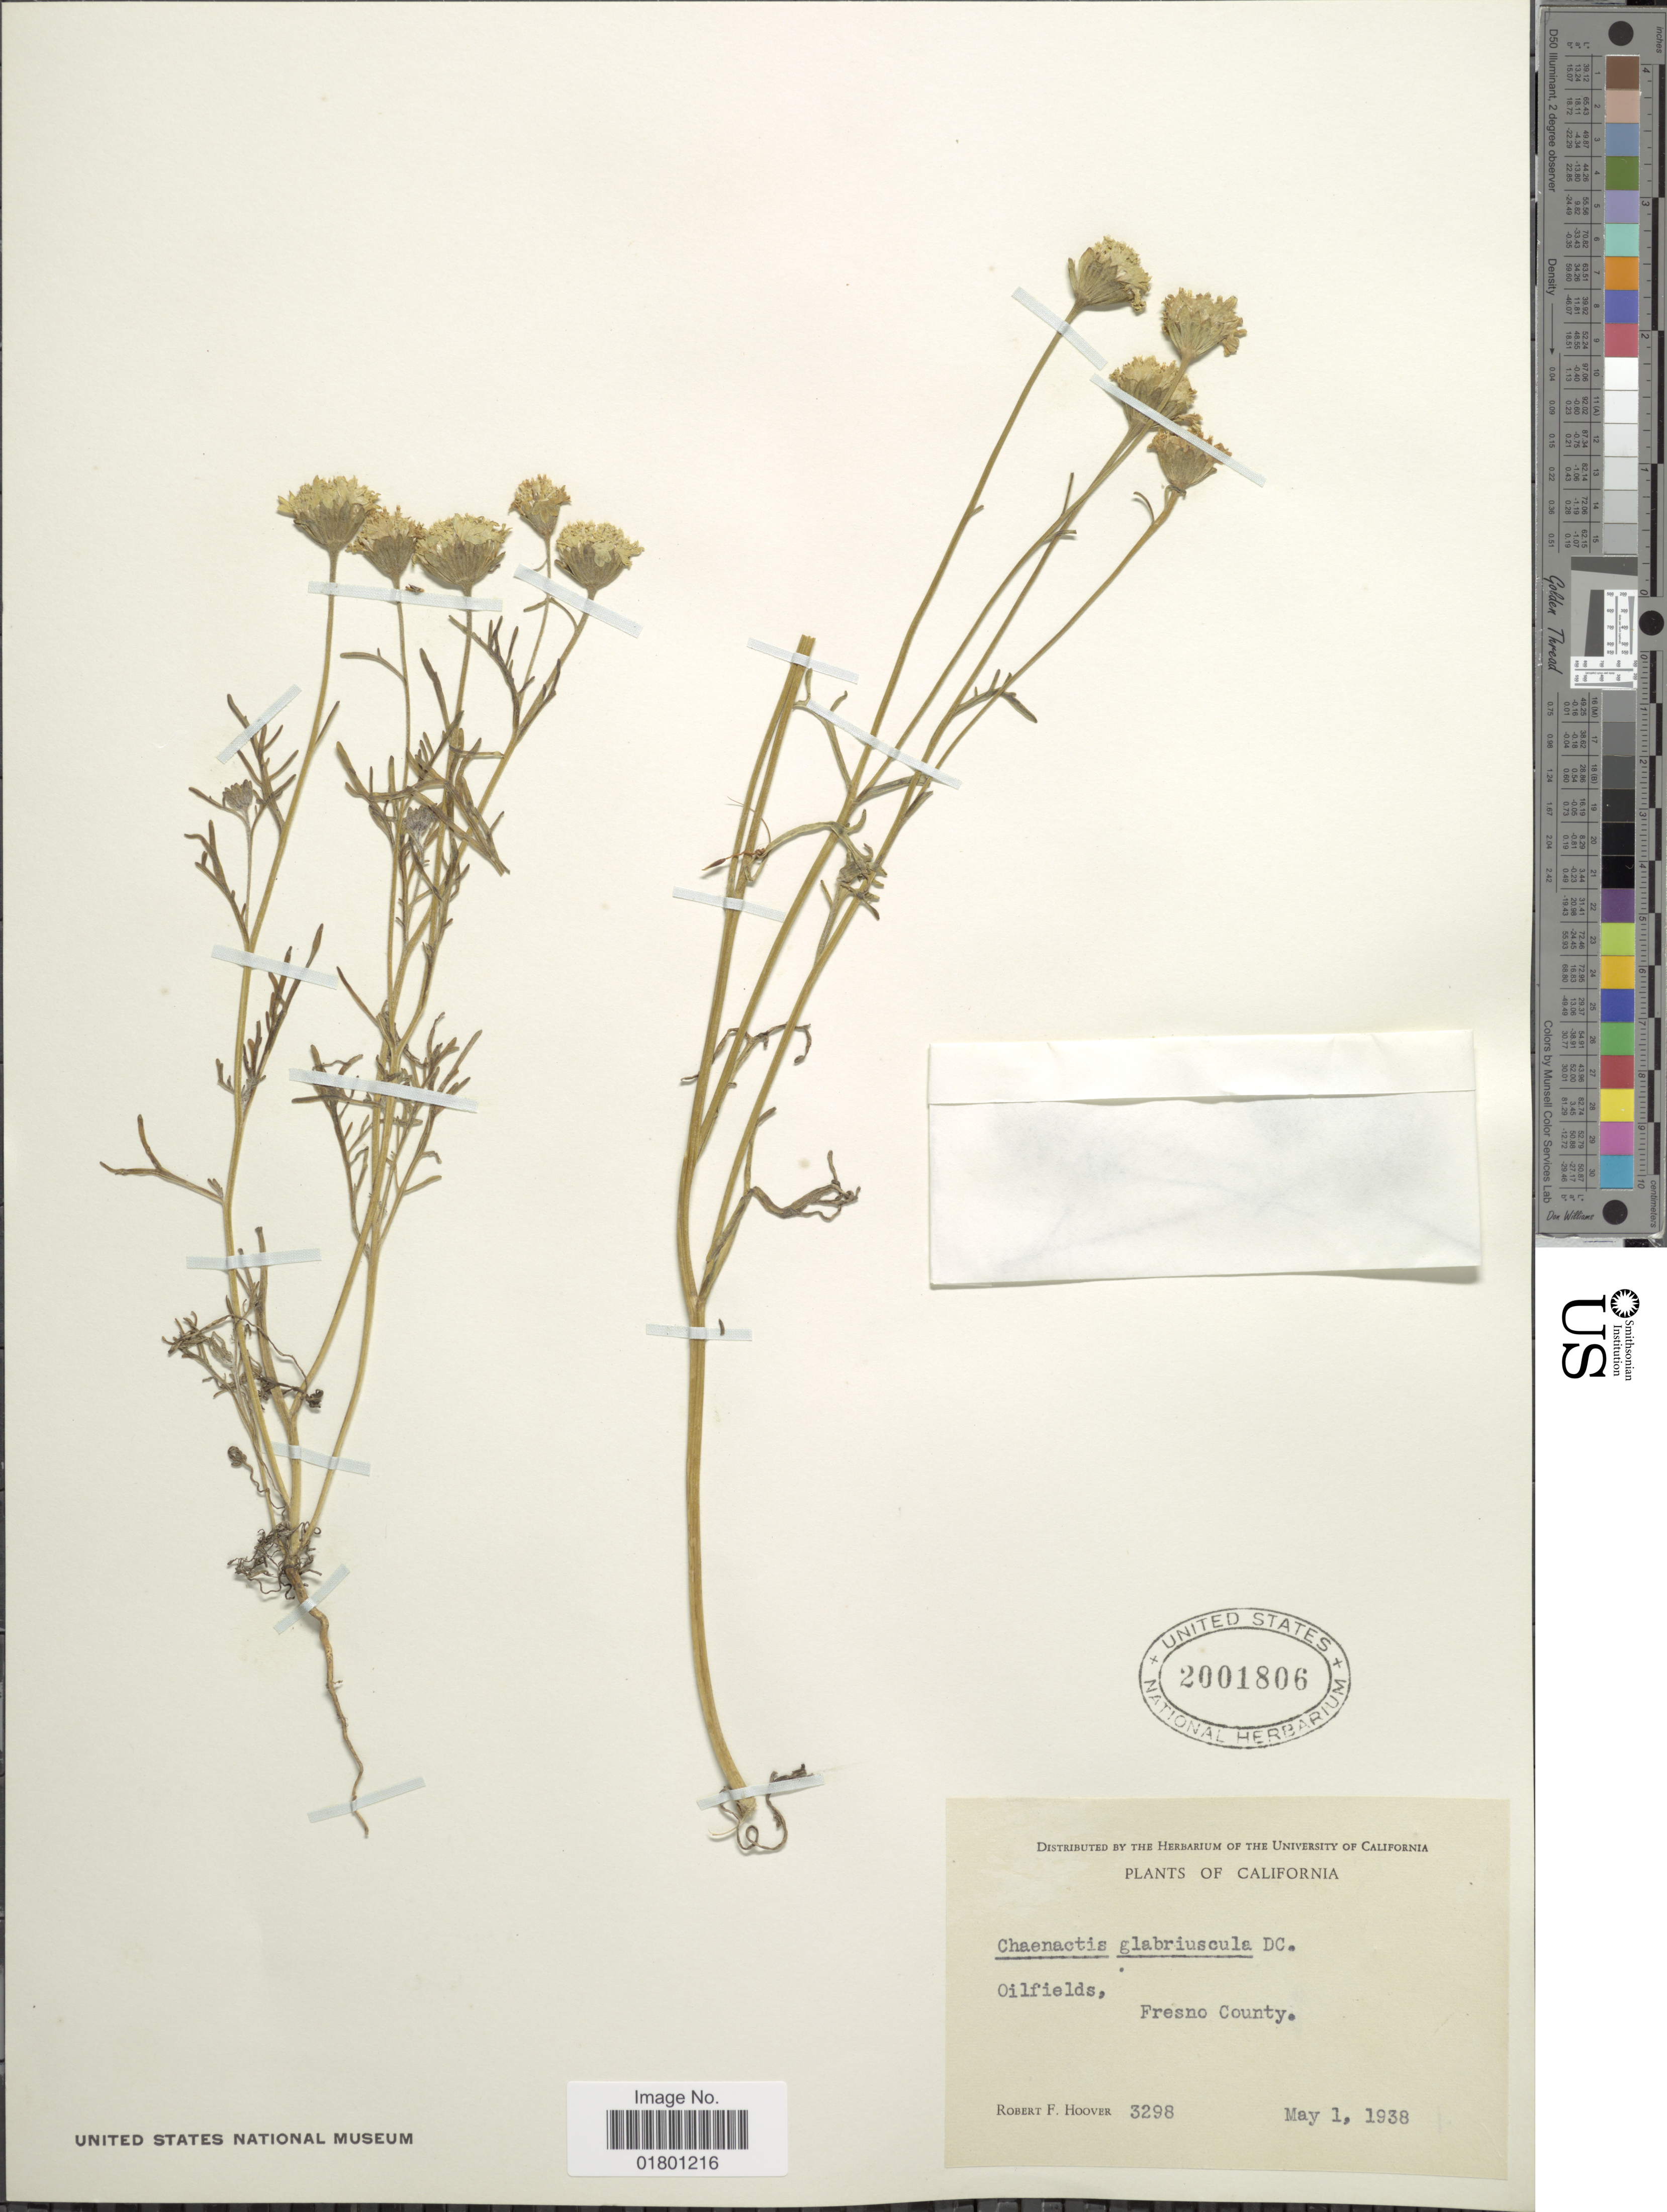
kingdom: Plantae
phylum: Tracheophyta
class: Magnoliopsida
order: Asterales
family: Asteraceae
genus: Chaenactis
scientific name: Chaenactis glabriuscula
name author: DC.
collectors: R. F. Hoover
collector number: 3298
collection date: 1938-05-01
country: United States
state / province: California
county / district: Fresno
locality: Oilfields, Fresno County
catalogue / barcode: US 2001806